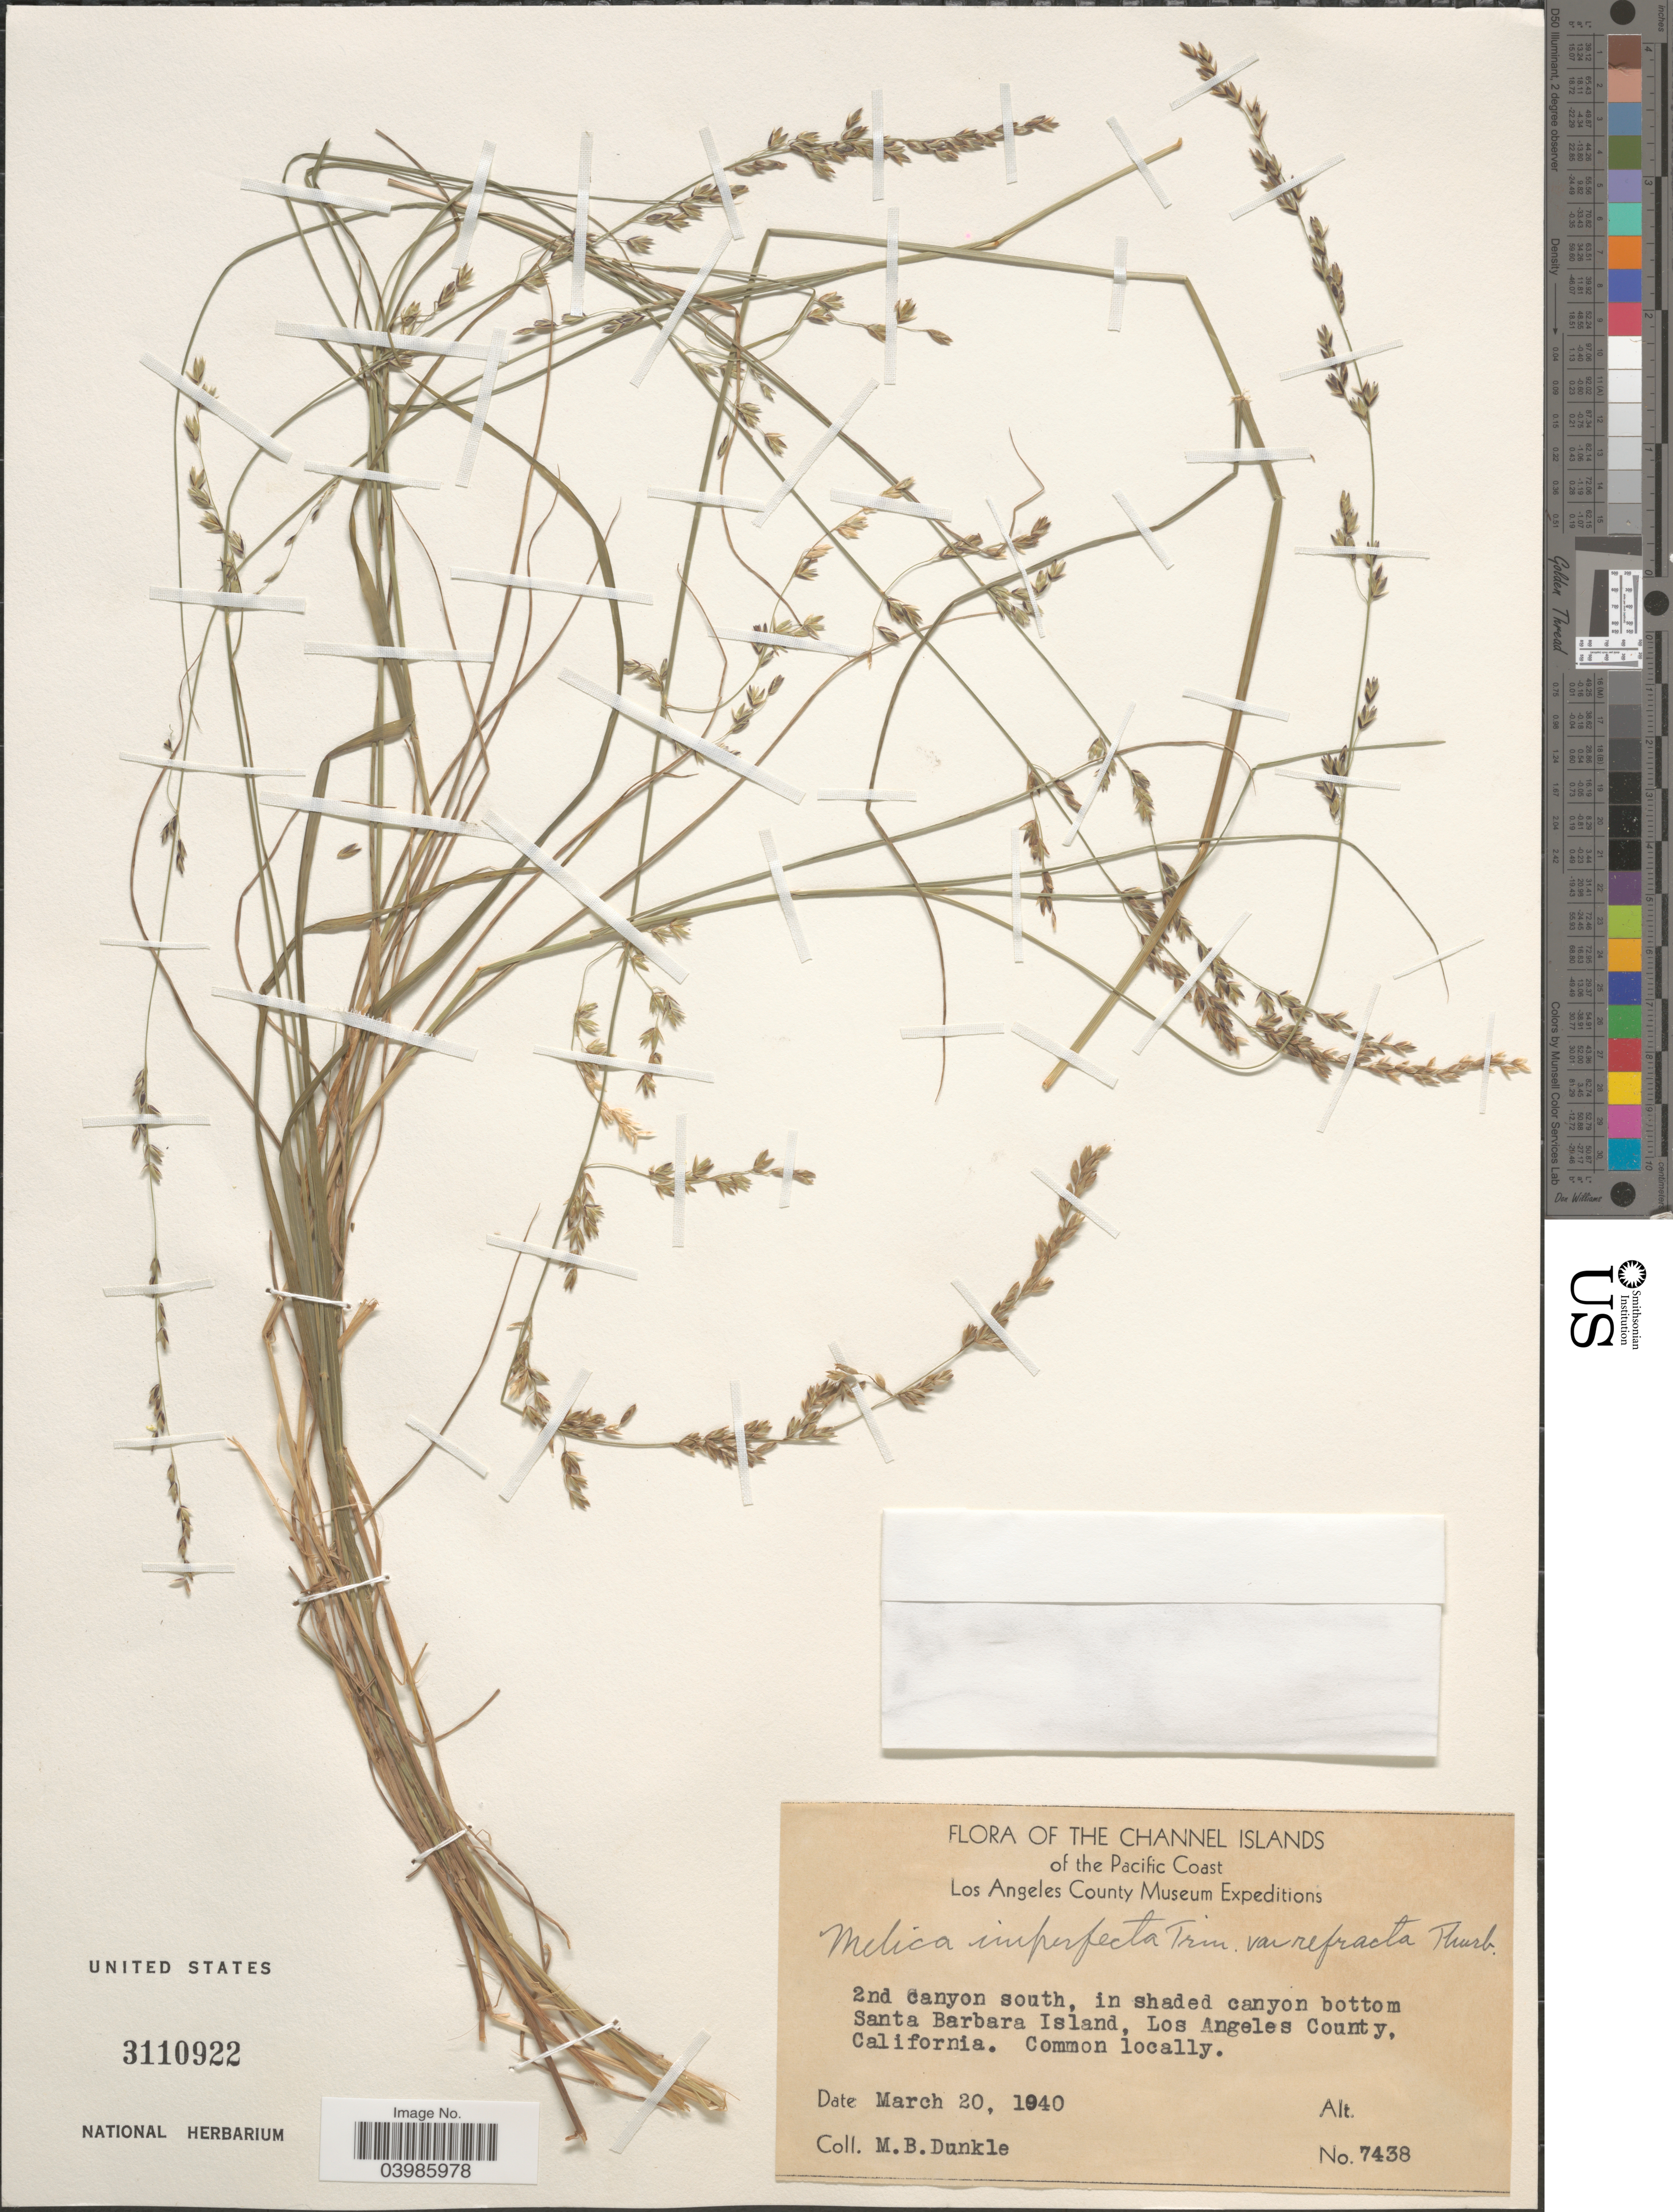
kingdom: Plantae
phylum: Tracheophyta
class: Liliopsida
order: Poales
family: Poaceae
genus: Melica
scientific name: Melica imperfecta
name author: Trin.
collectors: M. Dunkle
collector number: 7438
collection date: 1940-03-20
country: United States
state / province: California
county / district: Santa Barbara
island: Santa Barbara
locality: The Channel Islands of the Pacific Coast. 2nd canyon south, in shaded canyon bottom Santa Barbara Island, Los Angeles County.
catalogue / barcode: US 3110922